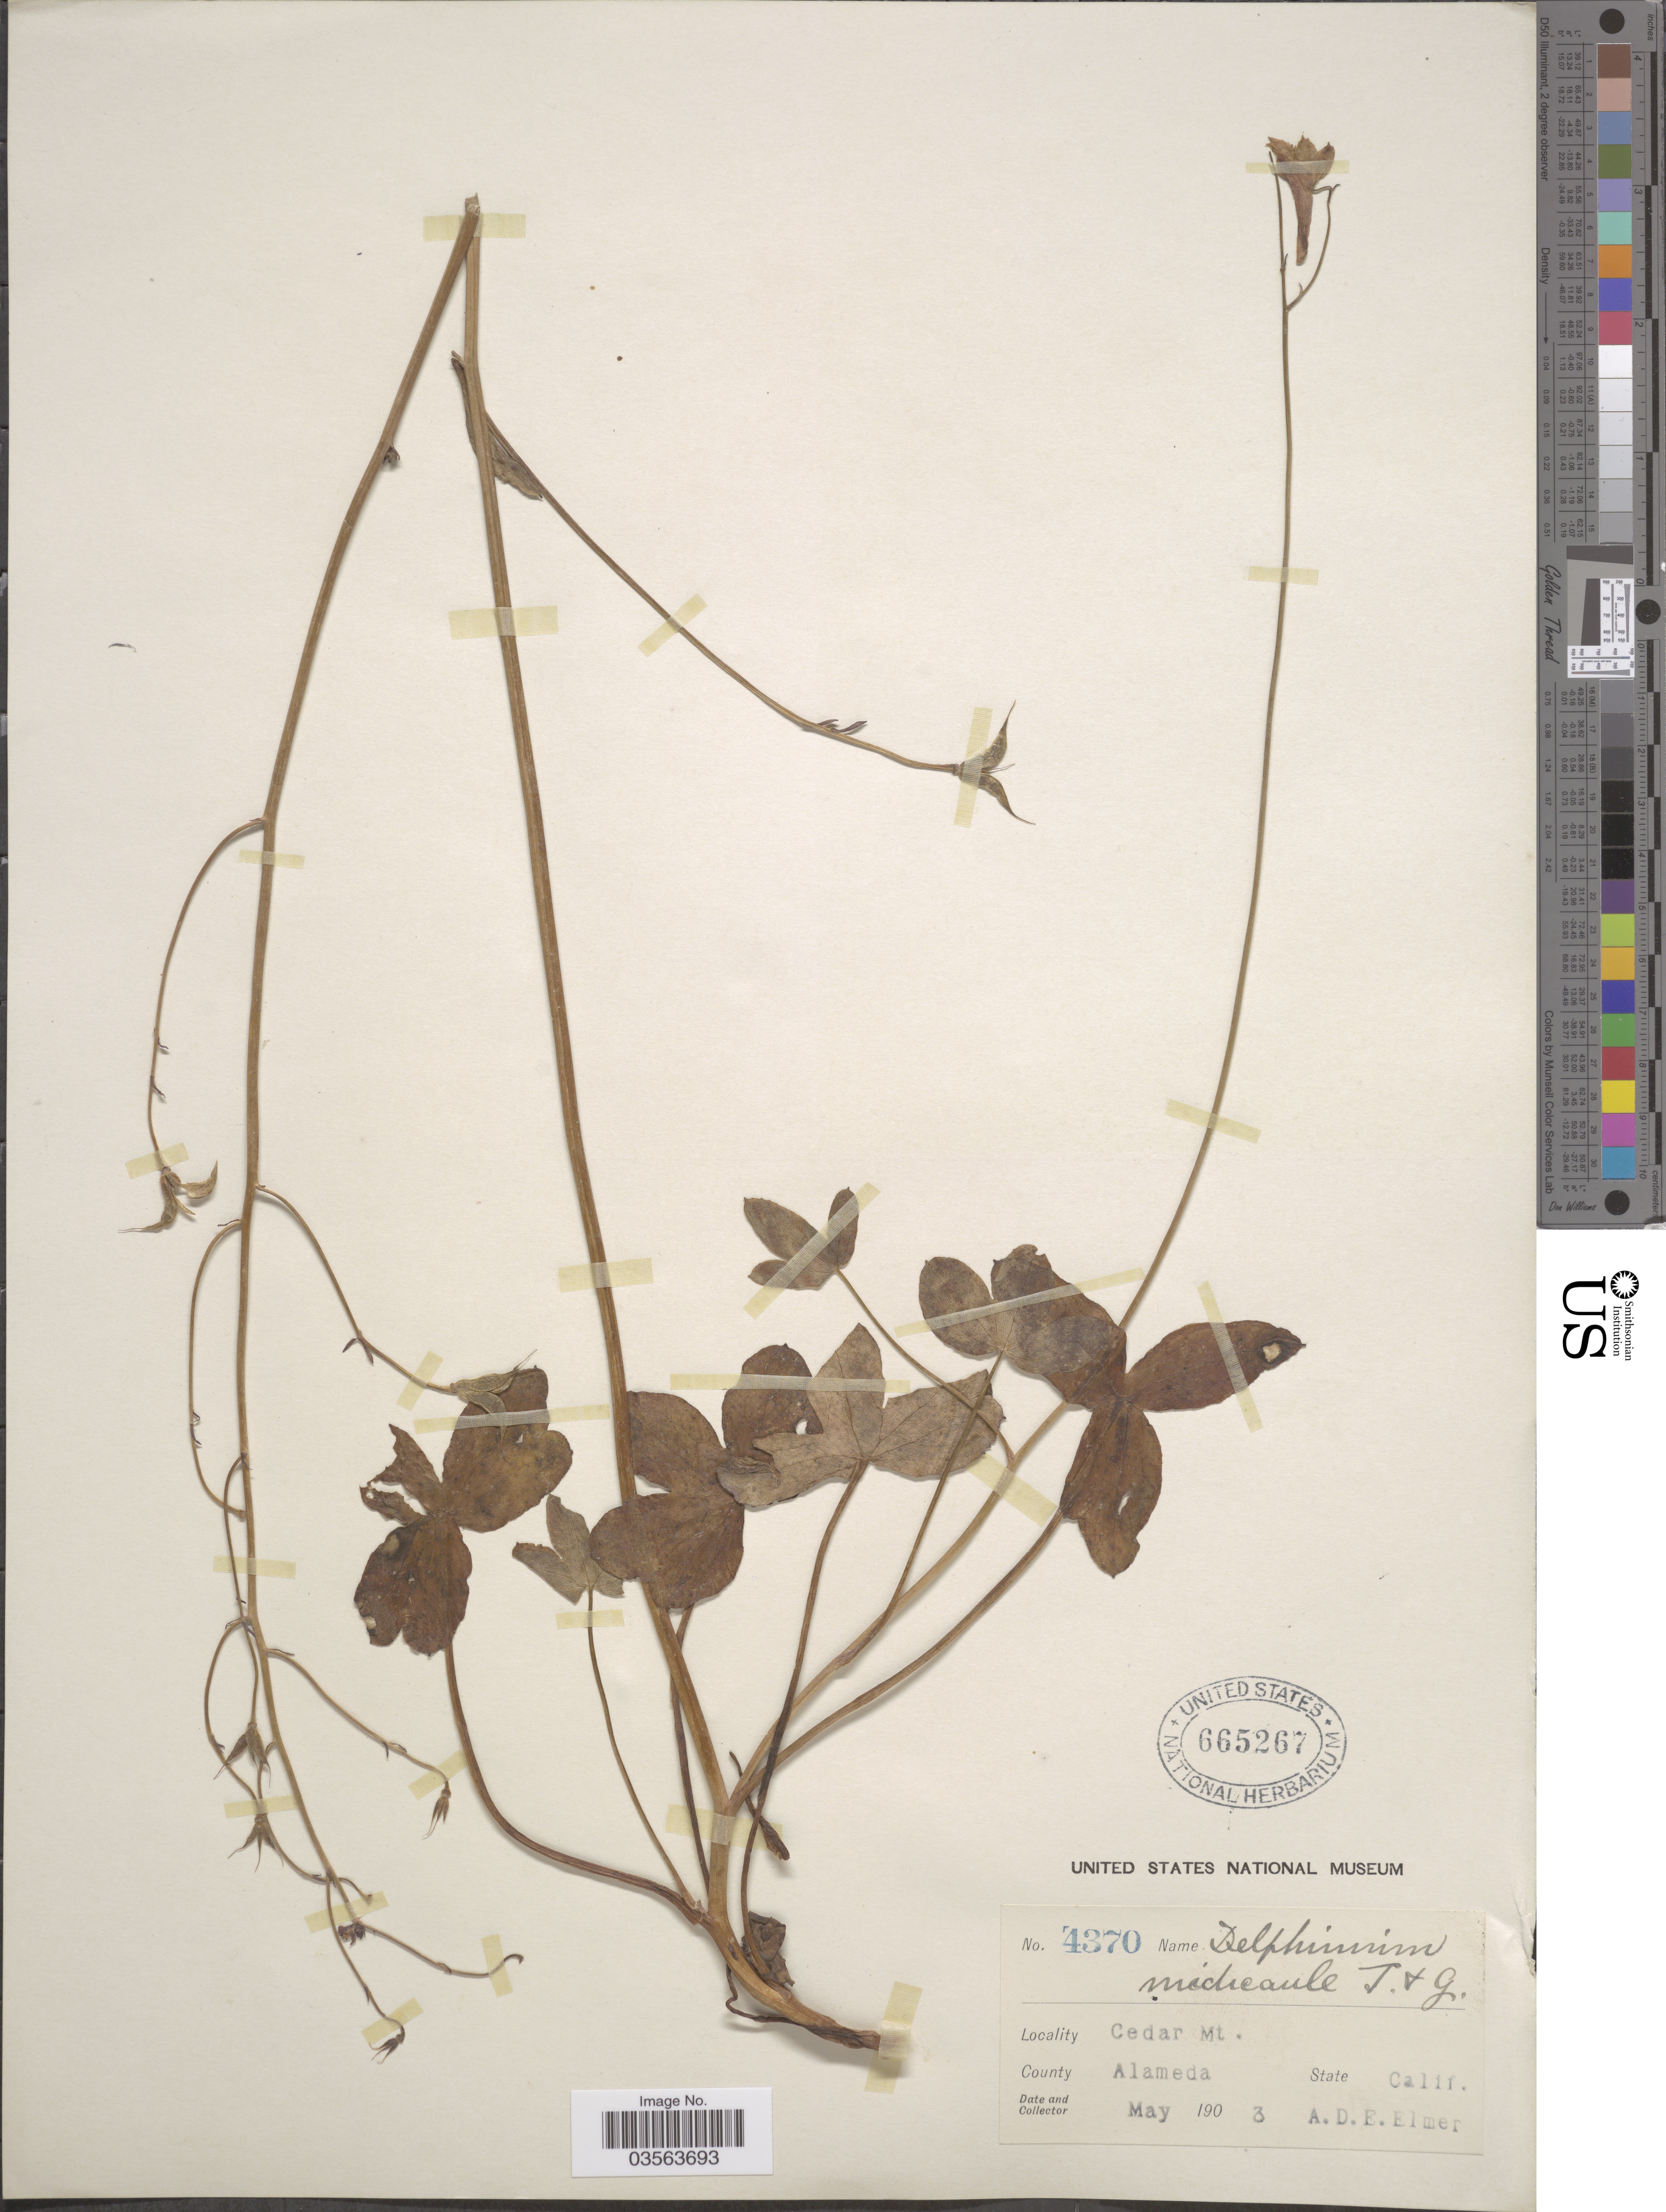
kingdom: Plantae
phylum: Tracheophyta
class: Magnoliopsida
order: Ranunculales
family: Ranunculaceae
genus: Delphinium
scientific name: Delphinium nudicaule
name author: Torr. & A. Gray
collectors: A. D. E. Elmer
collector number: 4370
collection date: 1903-05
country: United States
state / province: California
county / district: Alameda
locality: Cedar Mt., County Alameda.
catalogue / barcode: US 665267